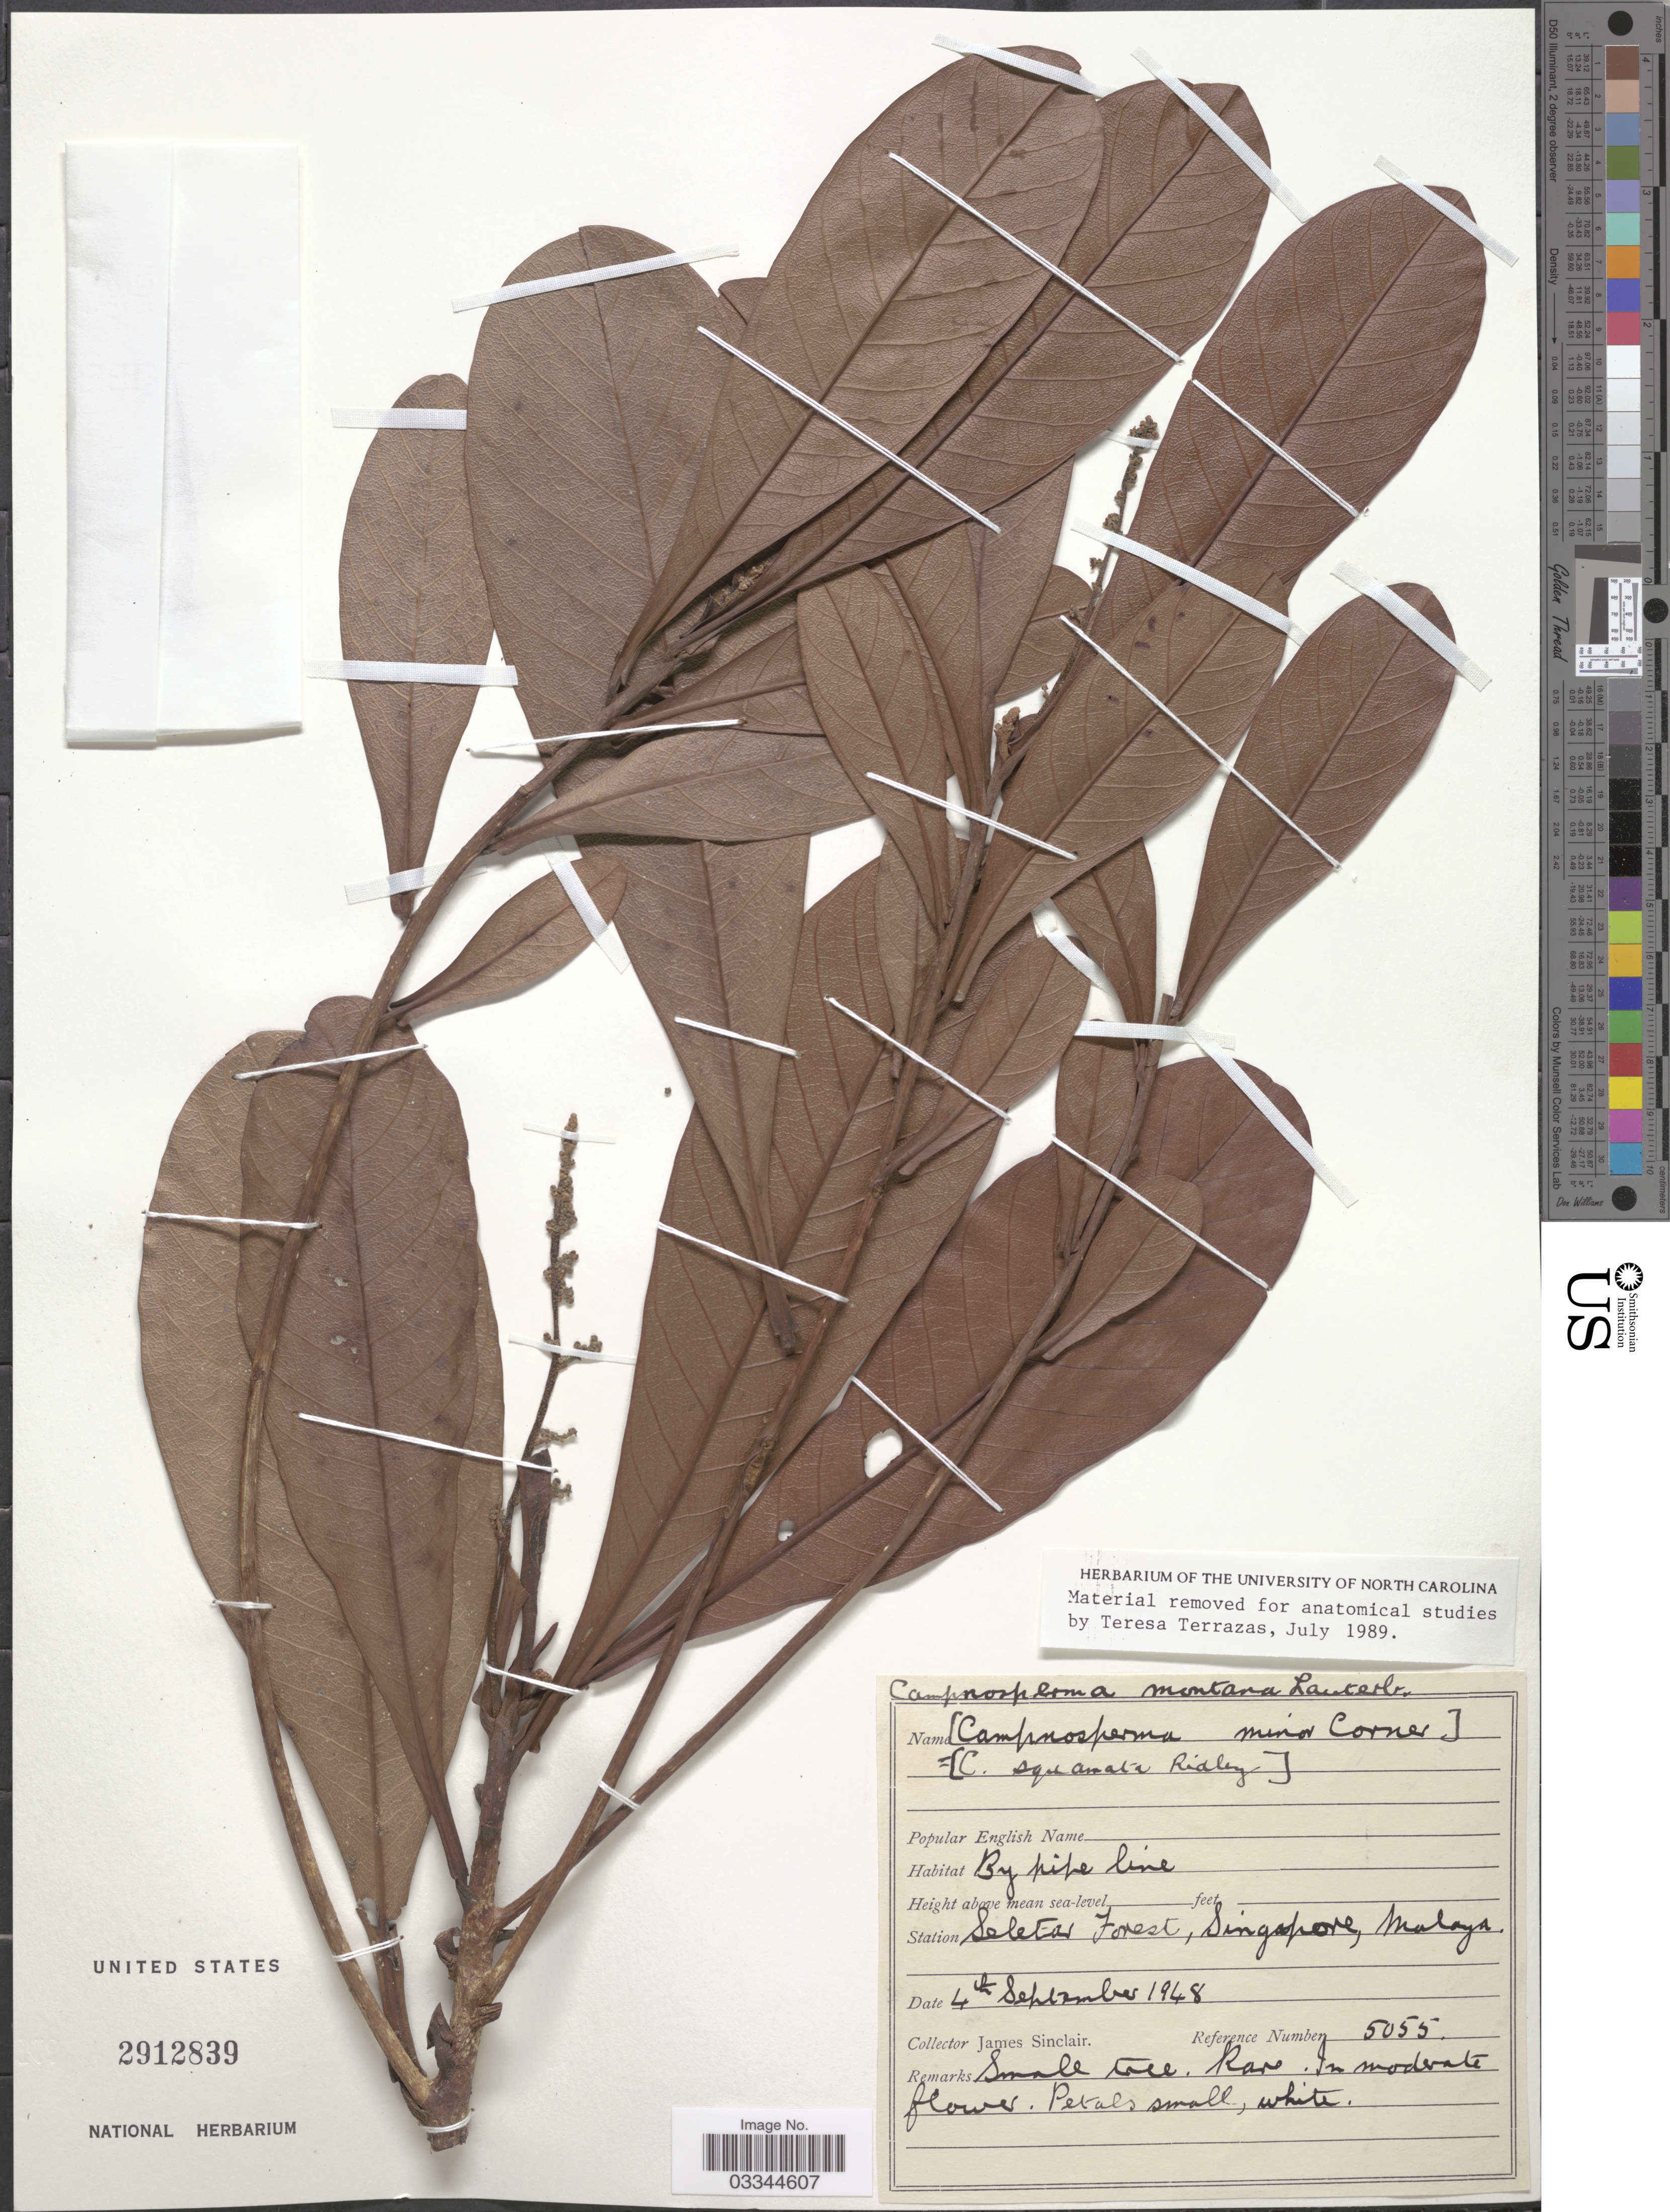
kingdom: Plantae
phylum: Tracheophyta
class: Magnoliopsida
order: Sapindales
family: Anacardiaceae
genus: Campnosperma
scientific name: Campnosperma montanum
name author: Lauterb.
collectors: J. Sinclair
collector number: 5055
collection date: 1948-09-04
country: Singapore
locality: Station Seletar Forest, Malaya.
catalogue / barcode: US 2912839